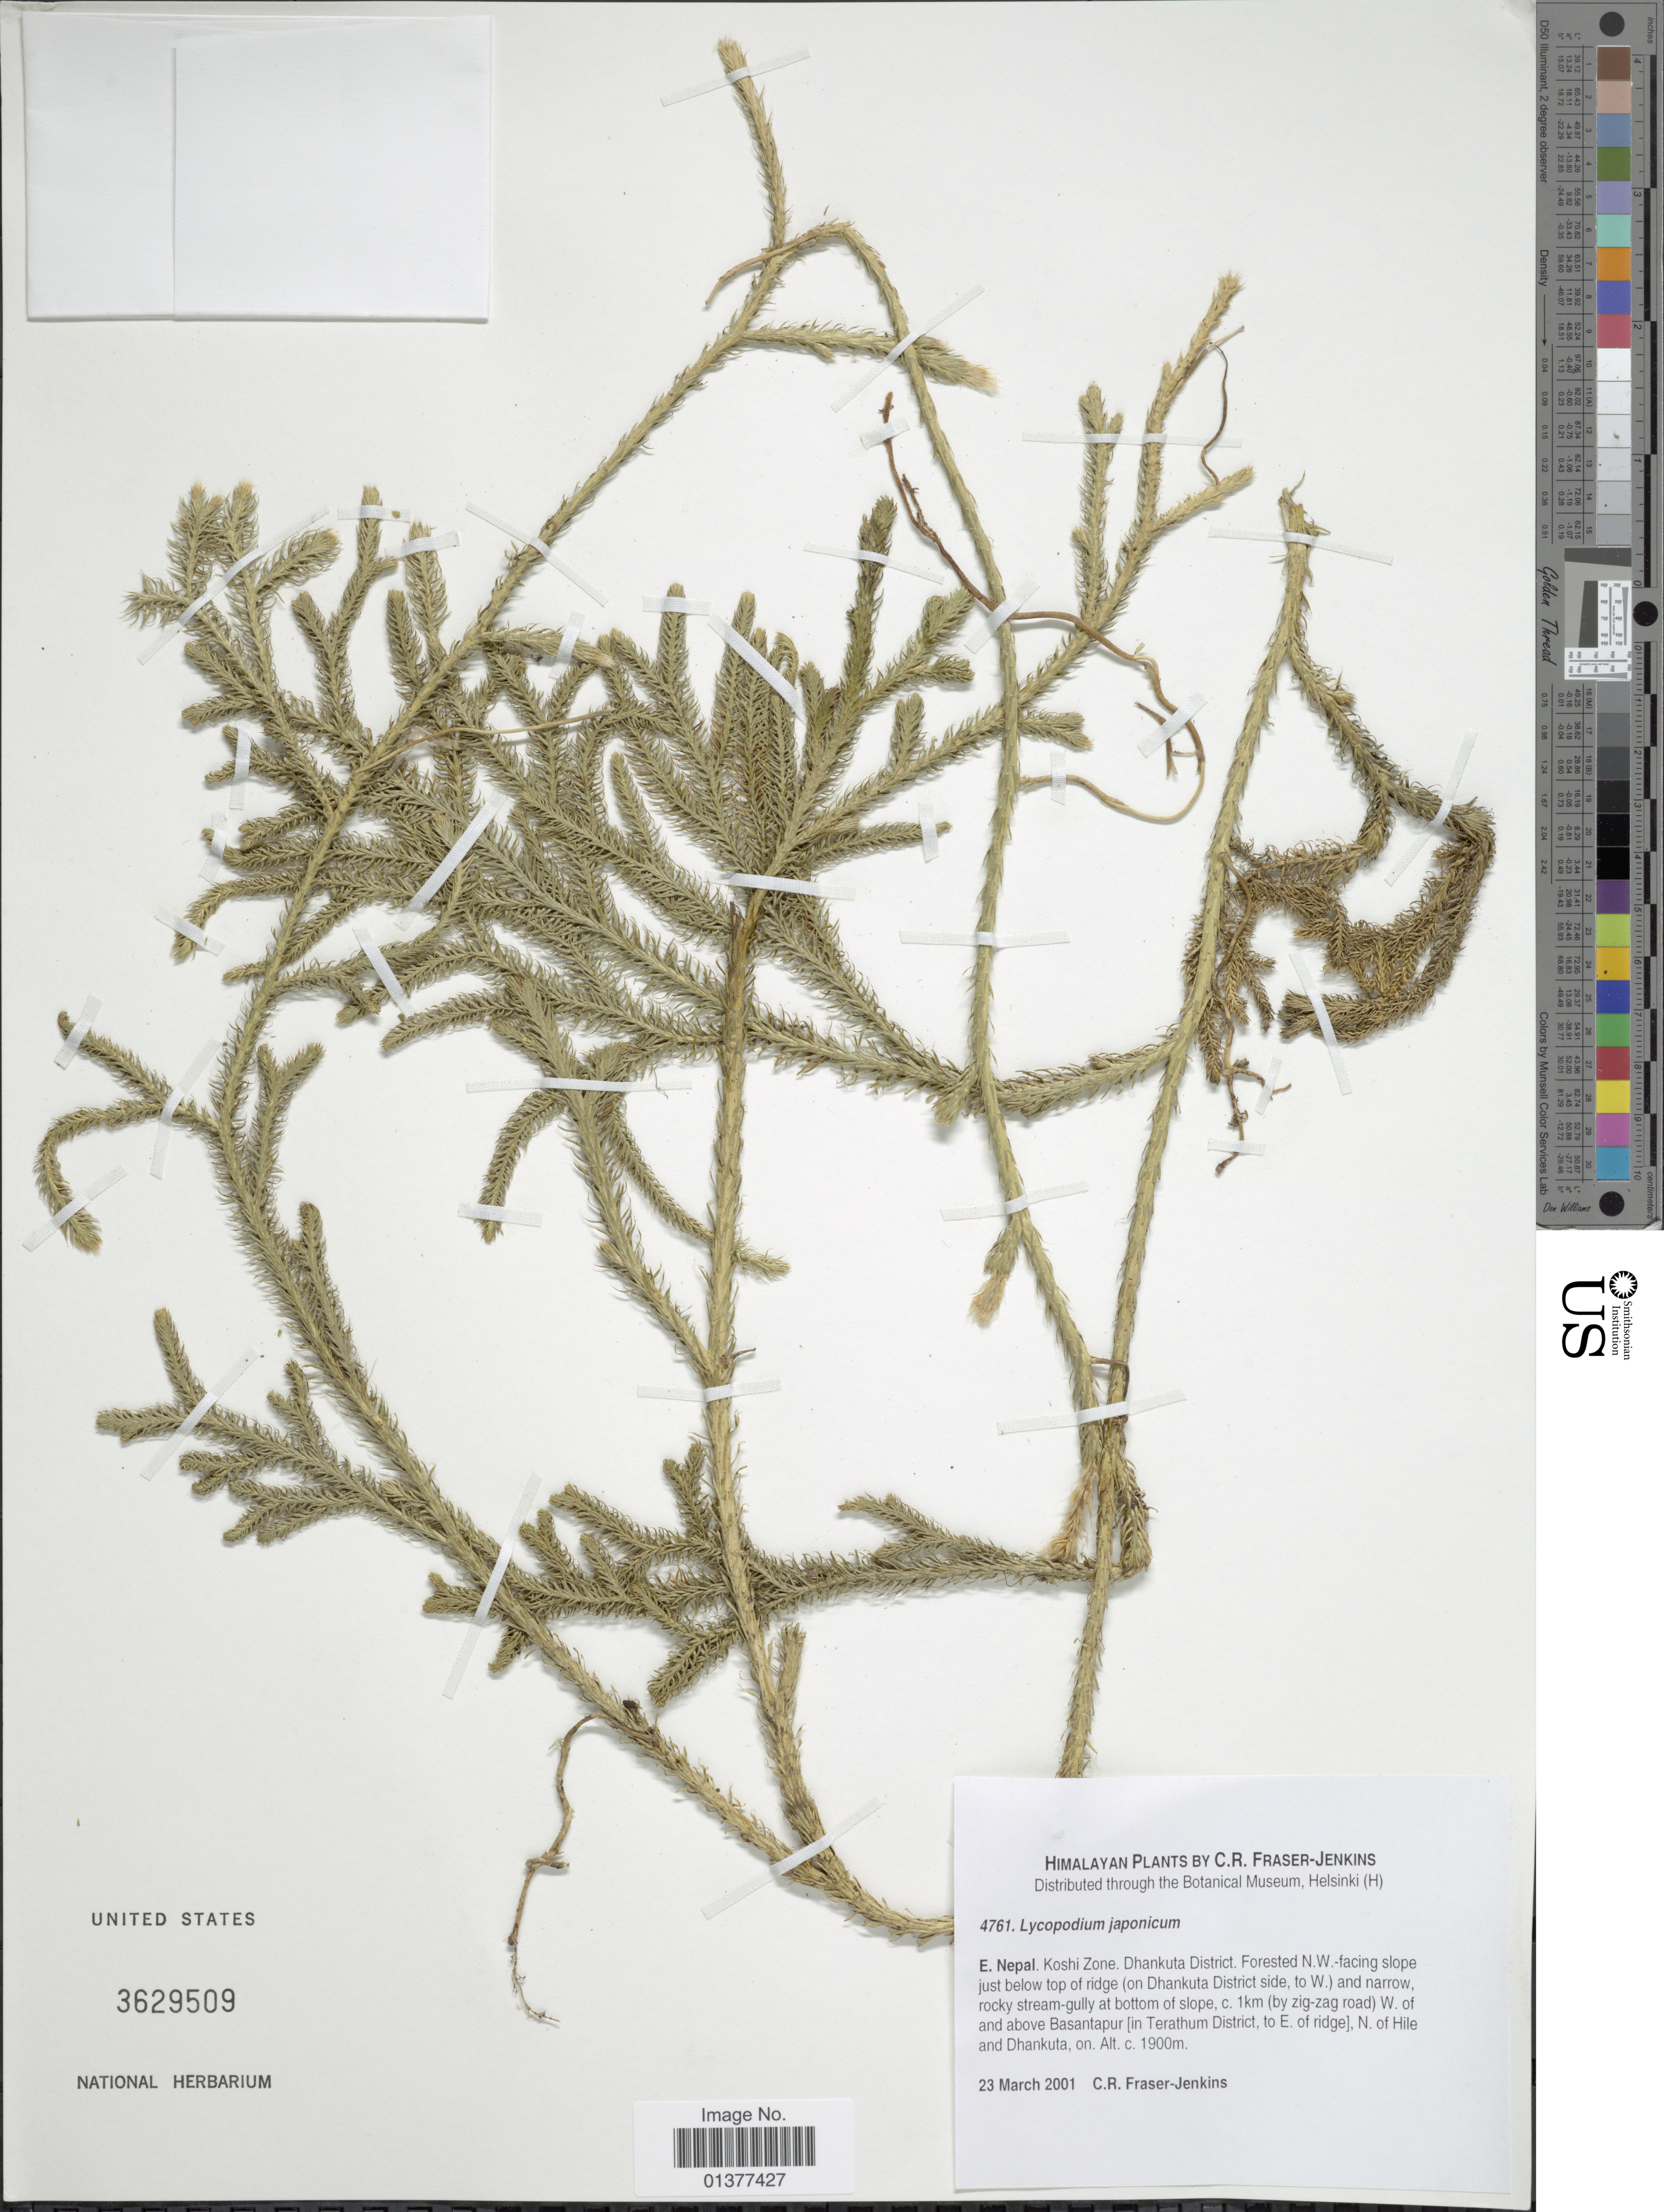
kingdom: Plantae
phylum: Tracheophyta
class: Lycopodiopsida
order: Lycopodiales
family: Lycopodiaceae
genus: Lycopodium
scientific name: Lycopodium japonicum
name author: Thunb.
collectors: C. R. Fraser-Jenkins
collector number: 4761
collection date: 2001-03-23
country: Nepal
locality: E. Nepal, Koshi Zone, Dhankuta district. forested N.W.-facing slope just below top of ridge(on Dhankuta District side, to W.) and narrow rocky stream-gully at bottom of slope , c. 1km (by zig-zag road) W. of and above Basantapur(in Terathum District, to E. of ridge), N. of Hille and Dhankuta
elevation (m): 1900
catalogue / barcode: US 3629509